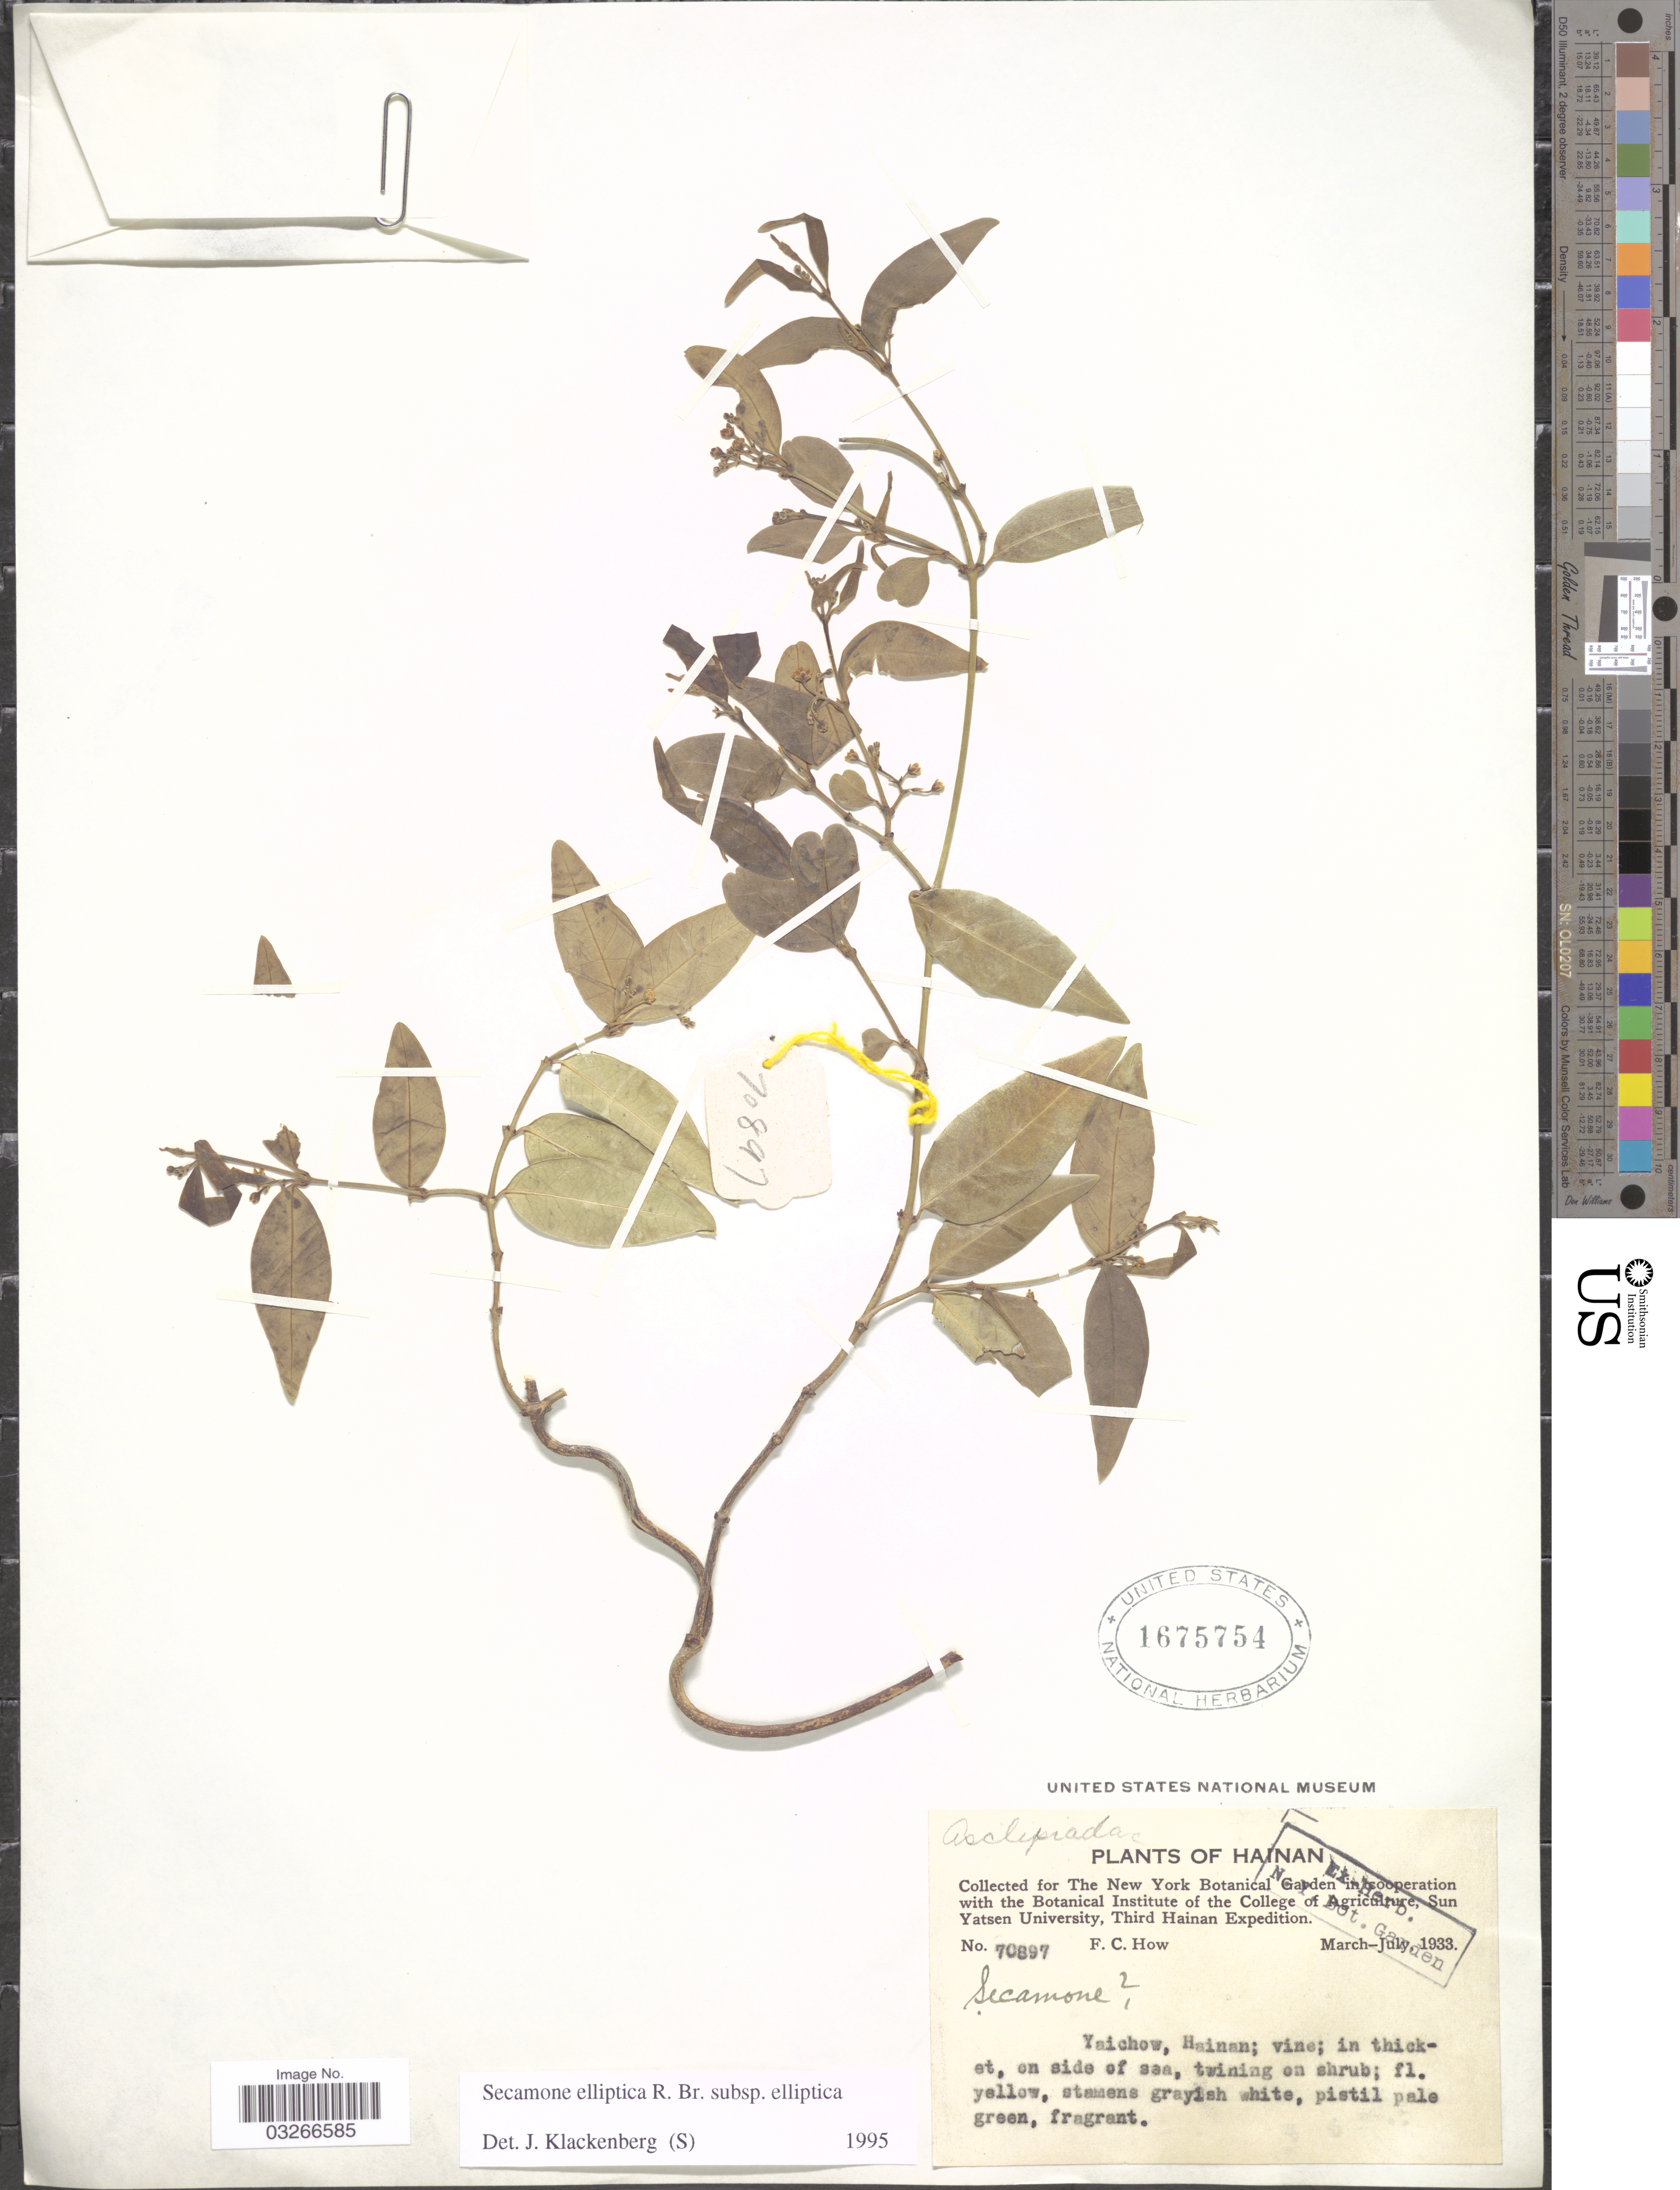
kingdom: Plantae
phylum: Tracheophyta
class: Magnoliopsida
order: Gentianales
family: Apocynaceae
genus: Secamone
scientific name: Secamone elliptica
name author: R. Br.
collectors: F. C. How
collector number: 70897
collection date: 1933-03/1933-07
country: China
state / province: Hainan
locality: Yaichow, Hainan; vine; in thicket, on side of sea.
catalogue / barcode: US 1675754